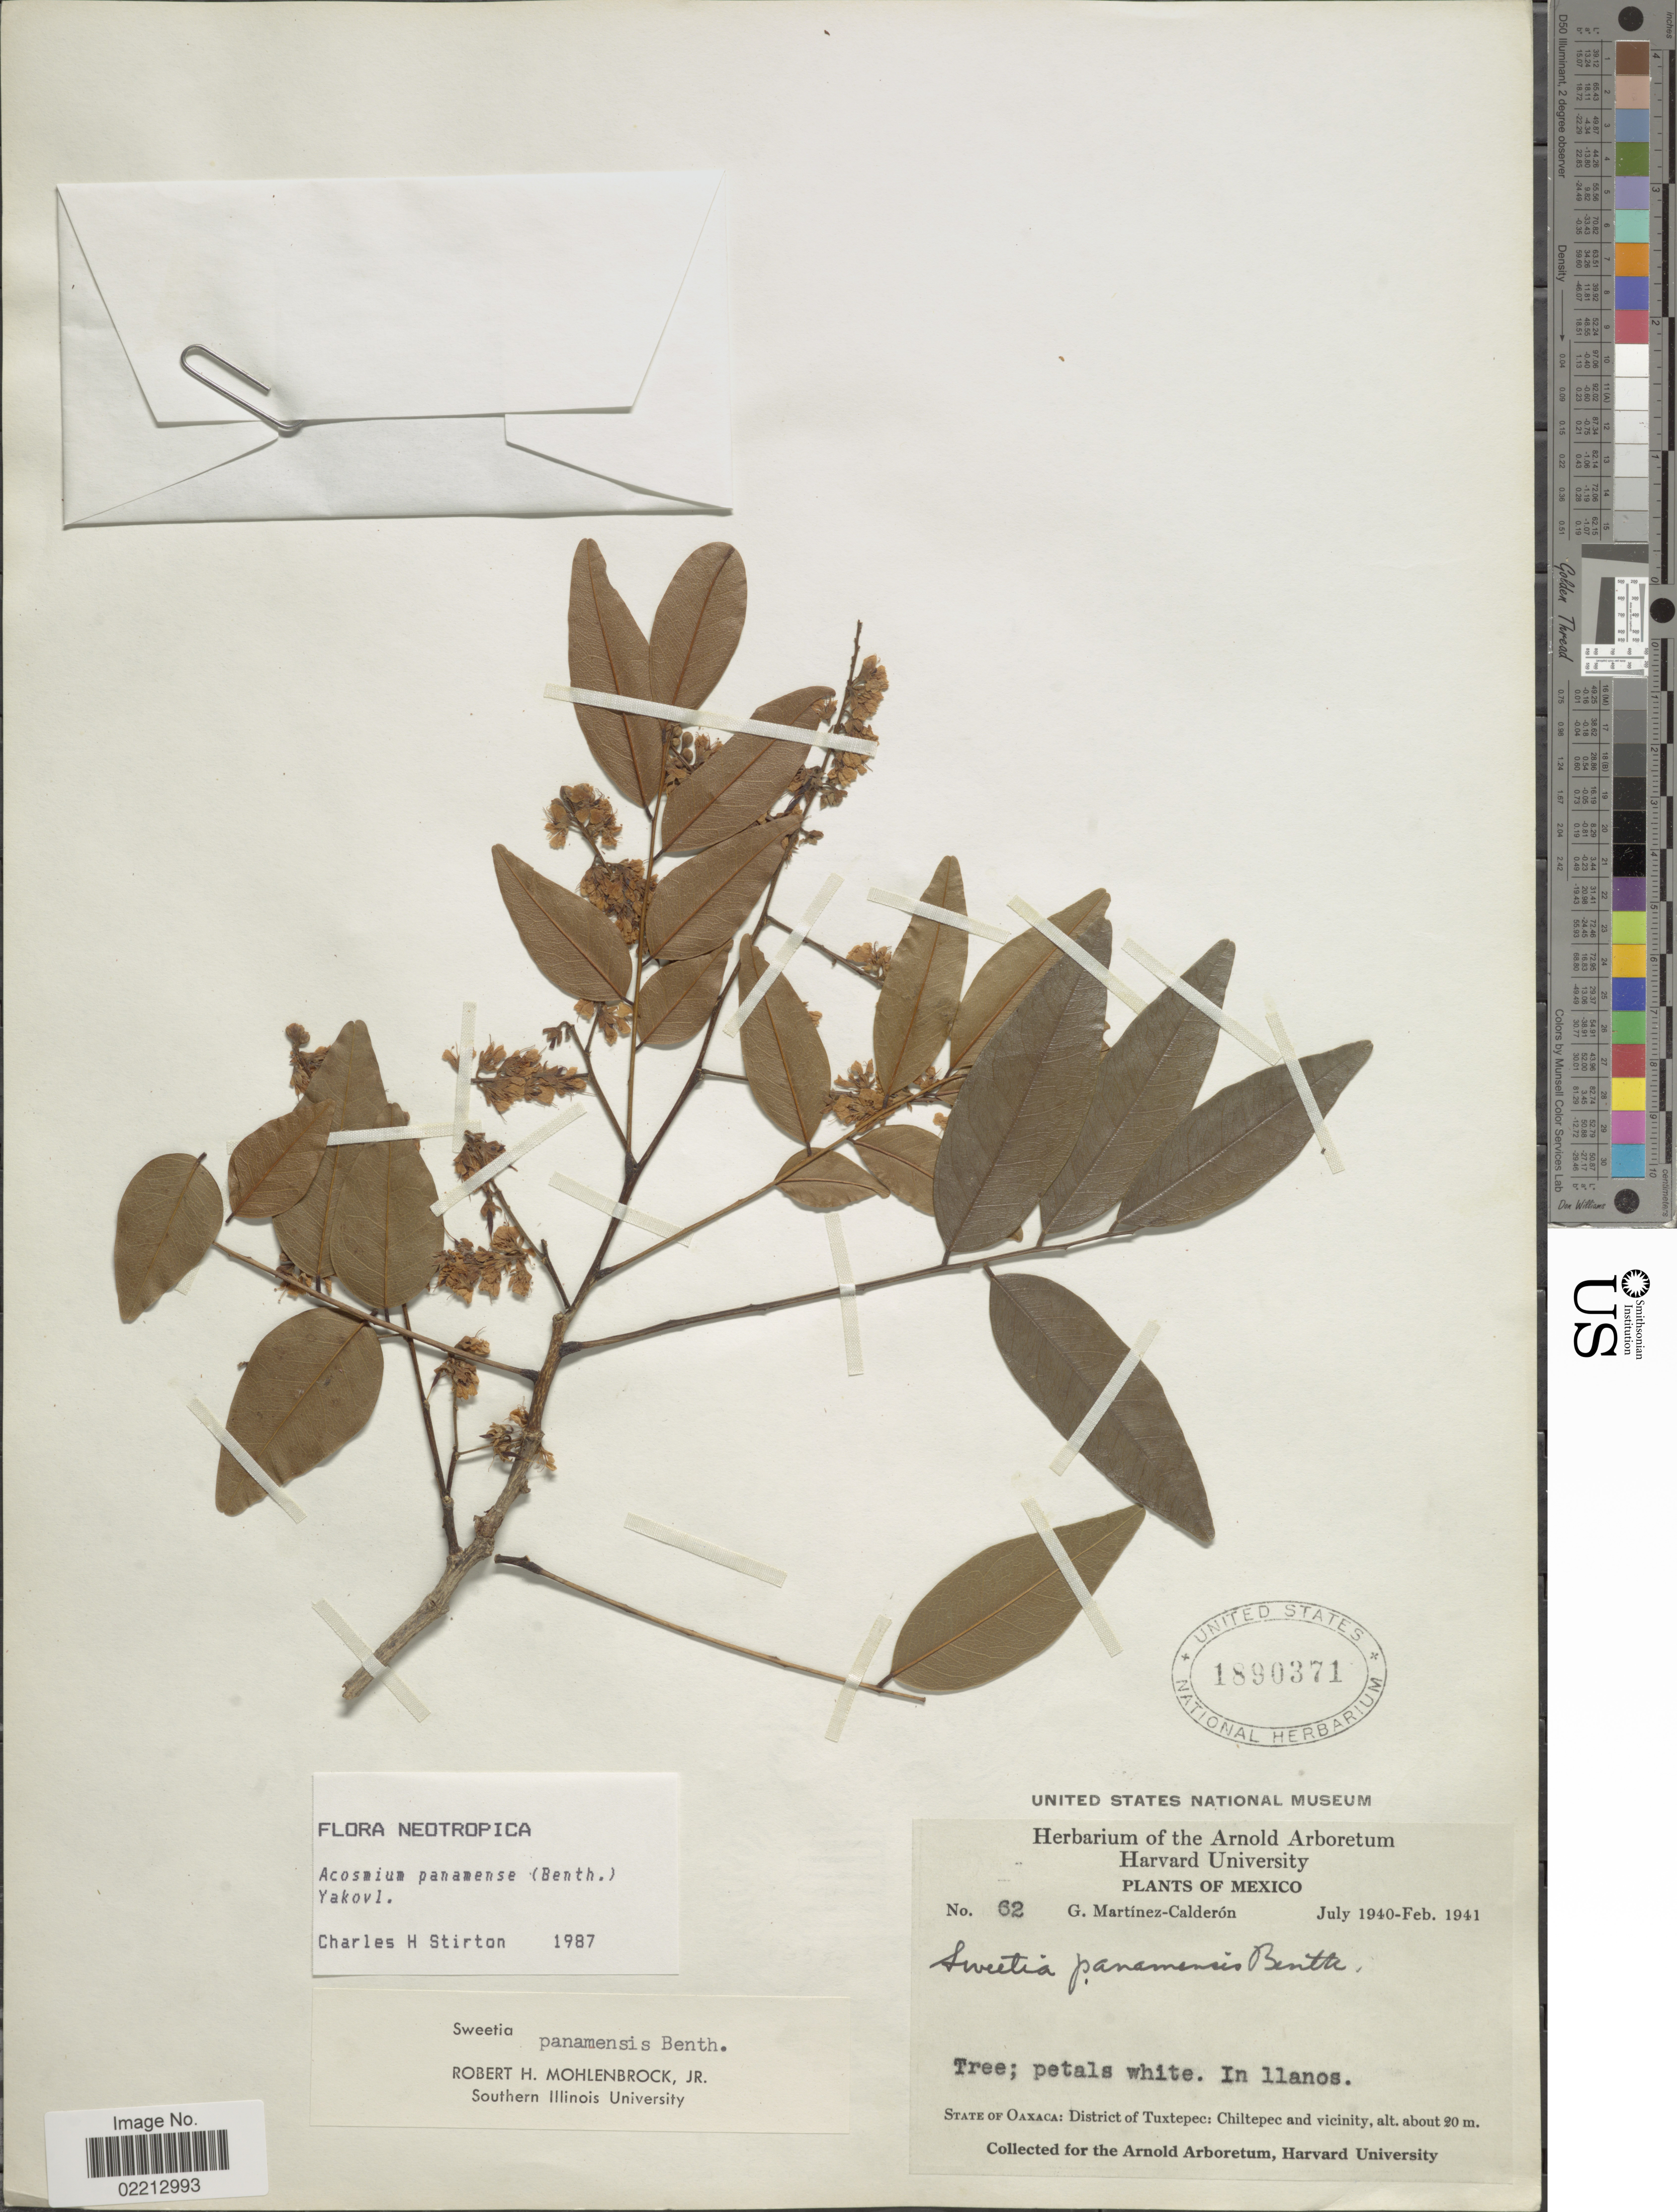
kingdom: Plantae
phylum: Tracheophyta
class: Magnoliopsida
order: Fabales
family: Fabaceae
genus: Acosmium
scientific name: Acosmium panamense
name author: (Benth.) Yakovlev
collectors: G. Martinez-C.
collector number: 62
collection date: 1940-07/1941-02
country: Mexico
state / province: Oaxaca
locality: District of Tuxtepec: Chiltepec and vicinity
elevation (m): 20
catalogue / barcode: US 1890371